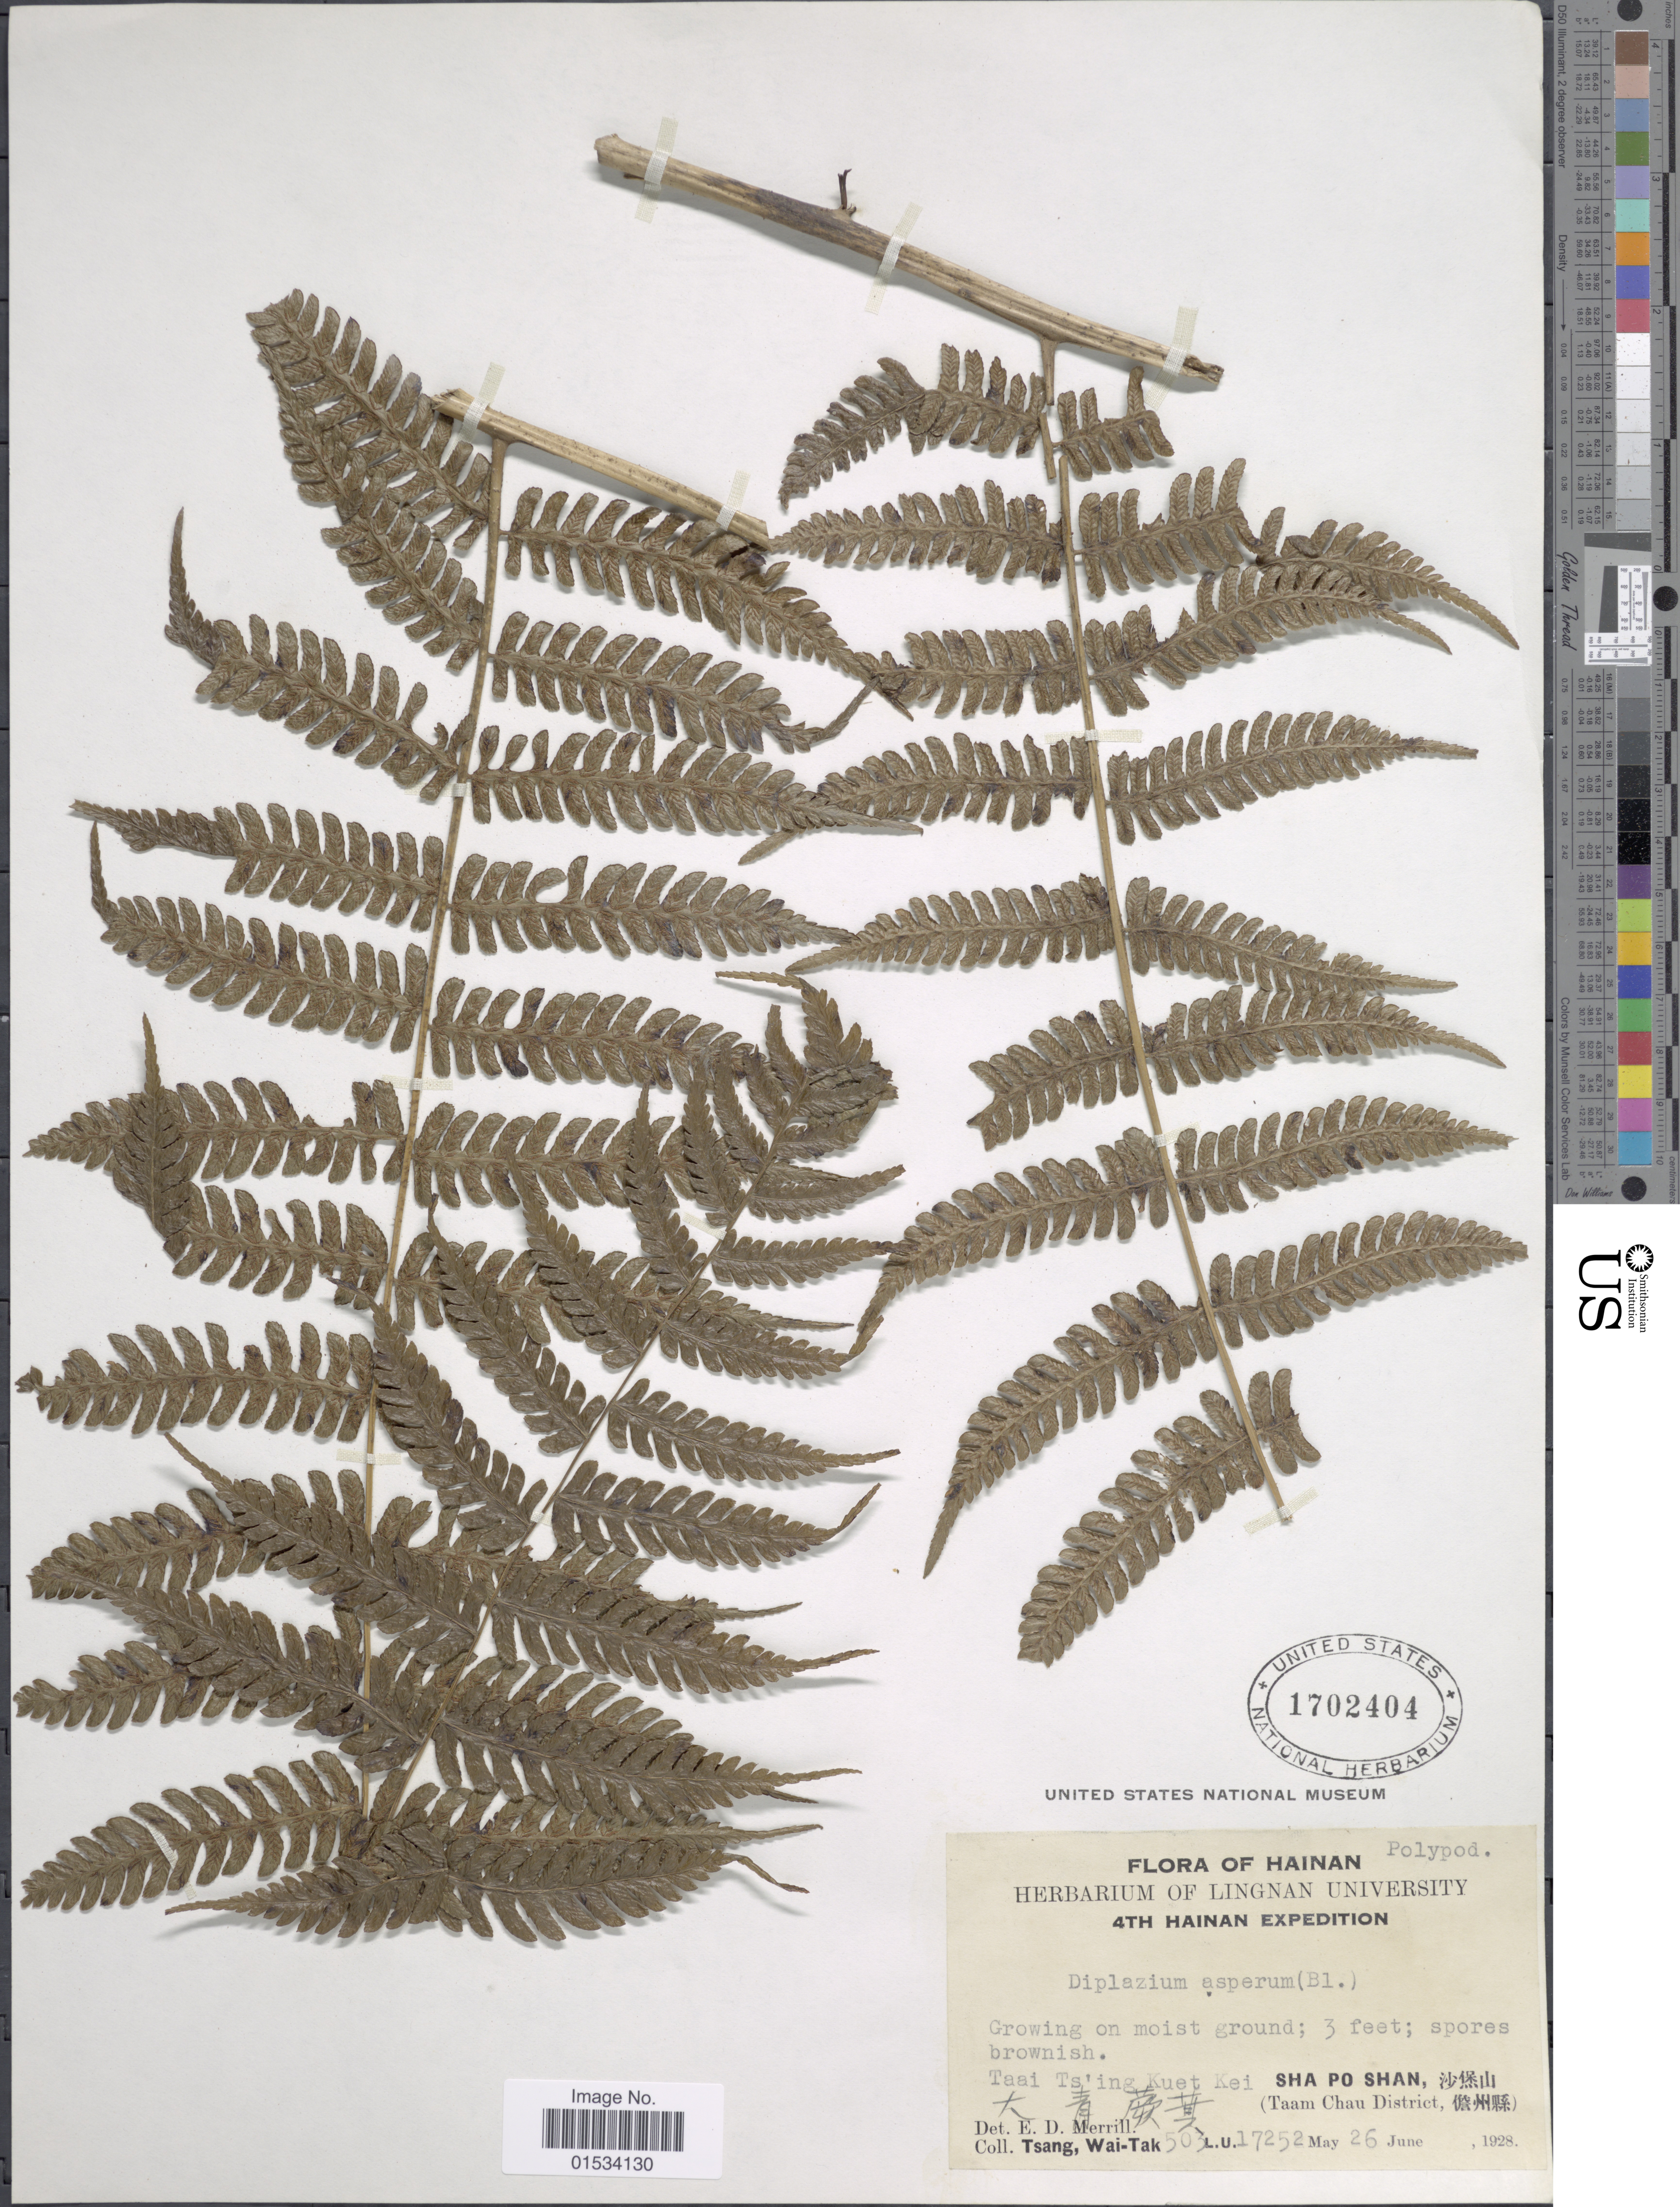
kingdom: Plantae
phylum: Tracheophyta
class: Polypodiopsida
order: Polypodiales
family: Athyriaceae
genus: Diplazium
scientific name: Diplazium polypodioides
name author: Blume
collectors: W. T. Tsang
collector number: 503 L.U. 17252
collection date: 1928-05-26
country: China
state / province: Hainan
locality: Danzhou city; Lotus Mt.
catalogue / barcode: US 1702404